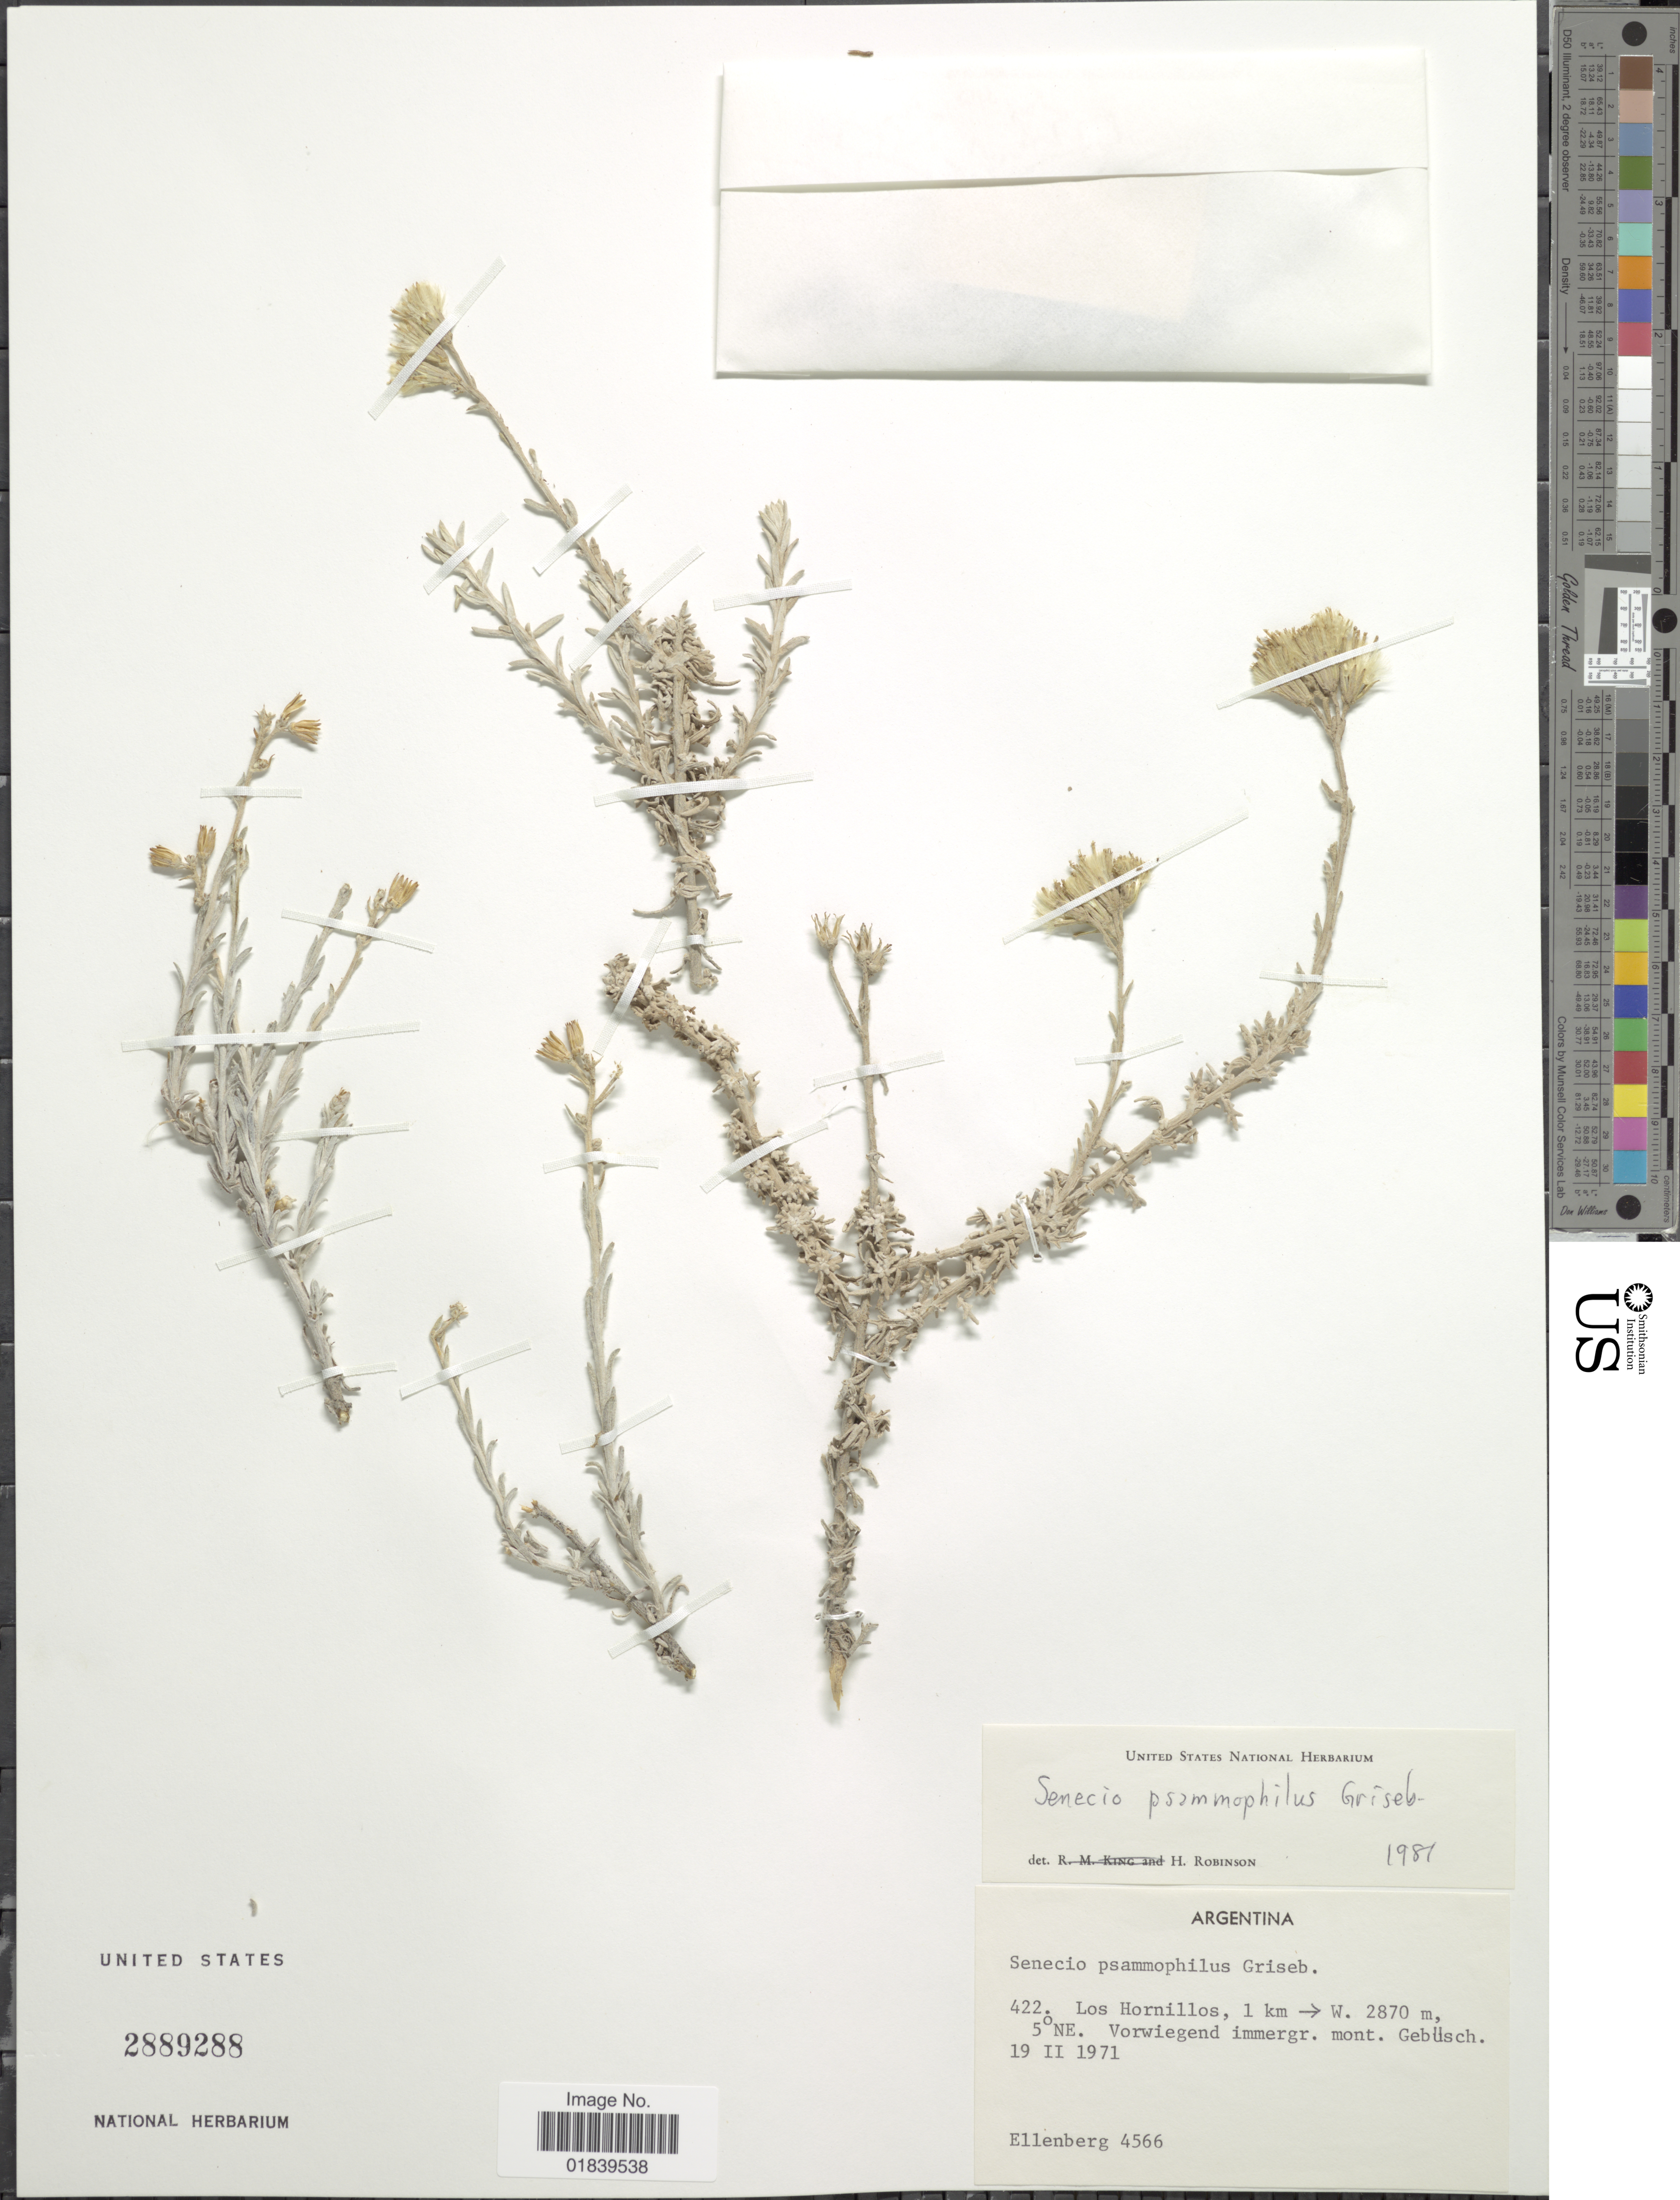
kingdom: Plantae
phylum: Tracheophyta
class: Magnoliopsida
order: Asterales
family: Asteraceae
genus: Senecio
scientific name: Senecio filaginoides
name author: DC.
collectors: H. Ellenberg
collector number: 4566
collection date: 1971-02-19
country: Argentina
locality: Argentina. Los Hornillos, 1 km. 5ºNE.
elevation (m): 2870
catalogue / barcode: US 2889288